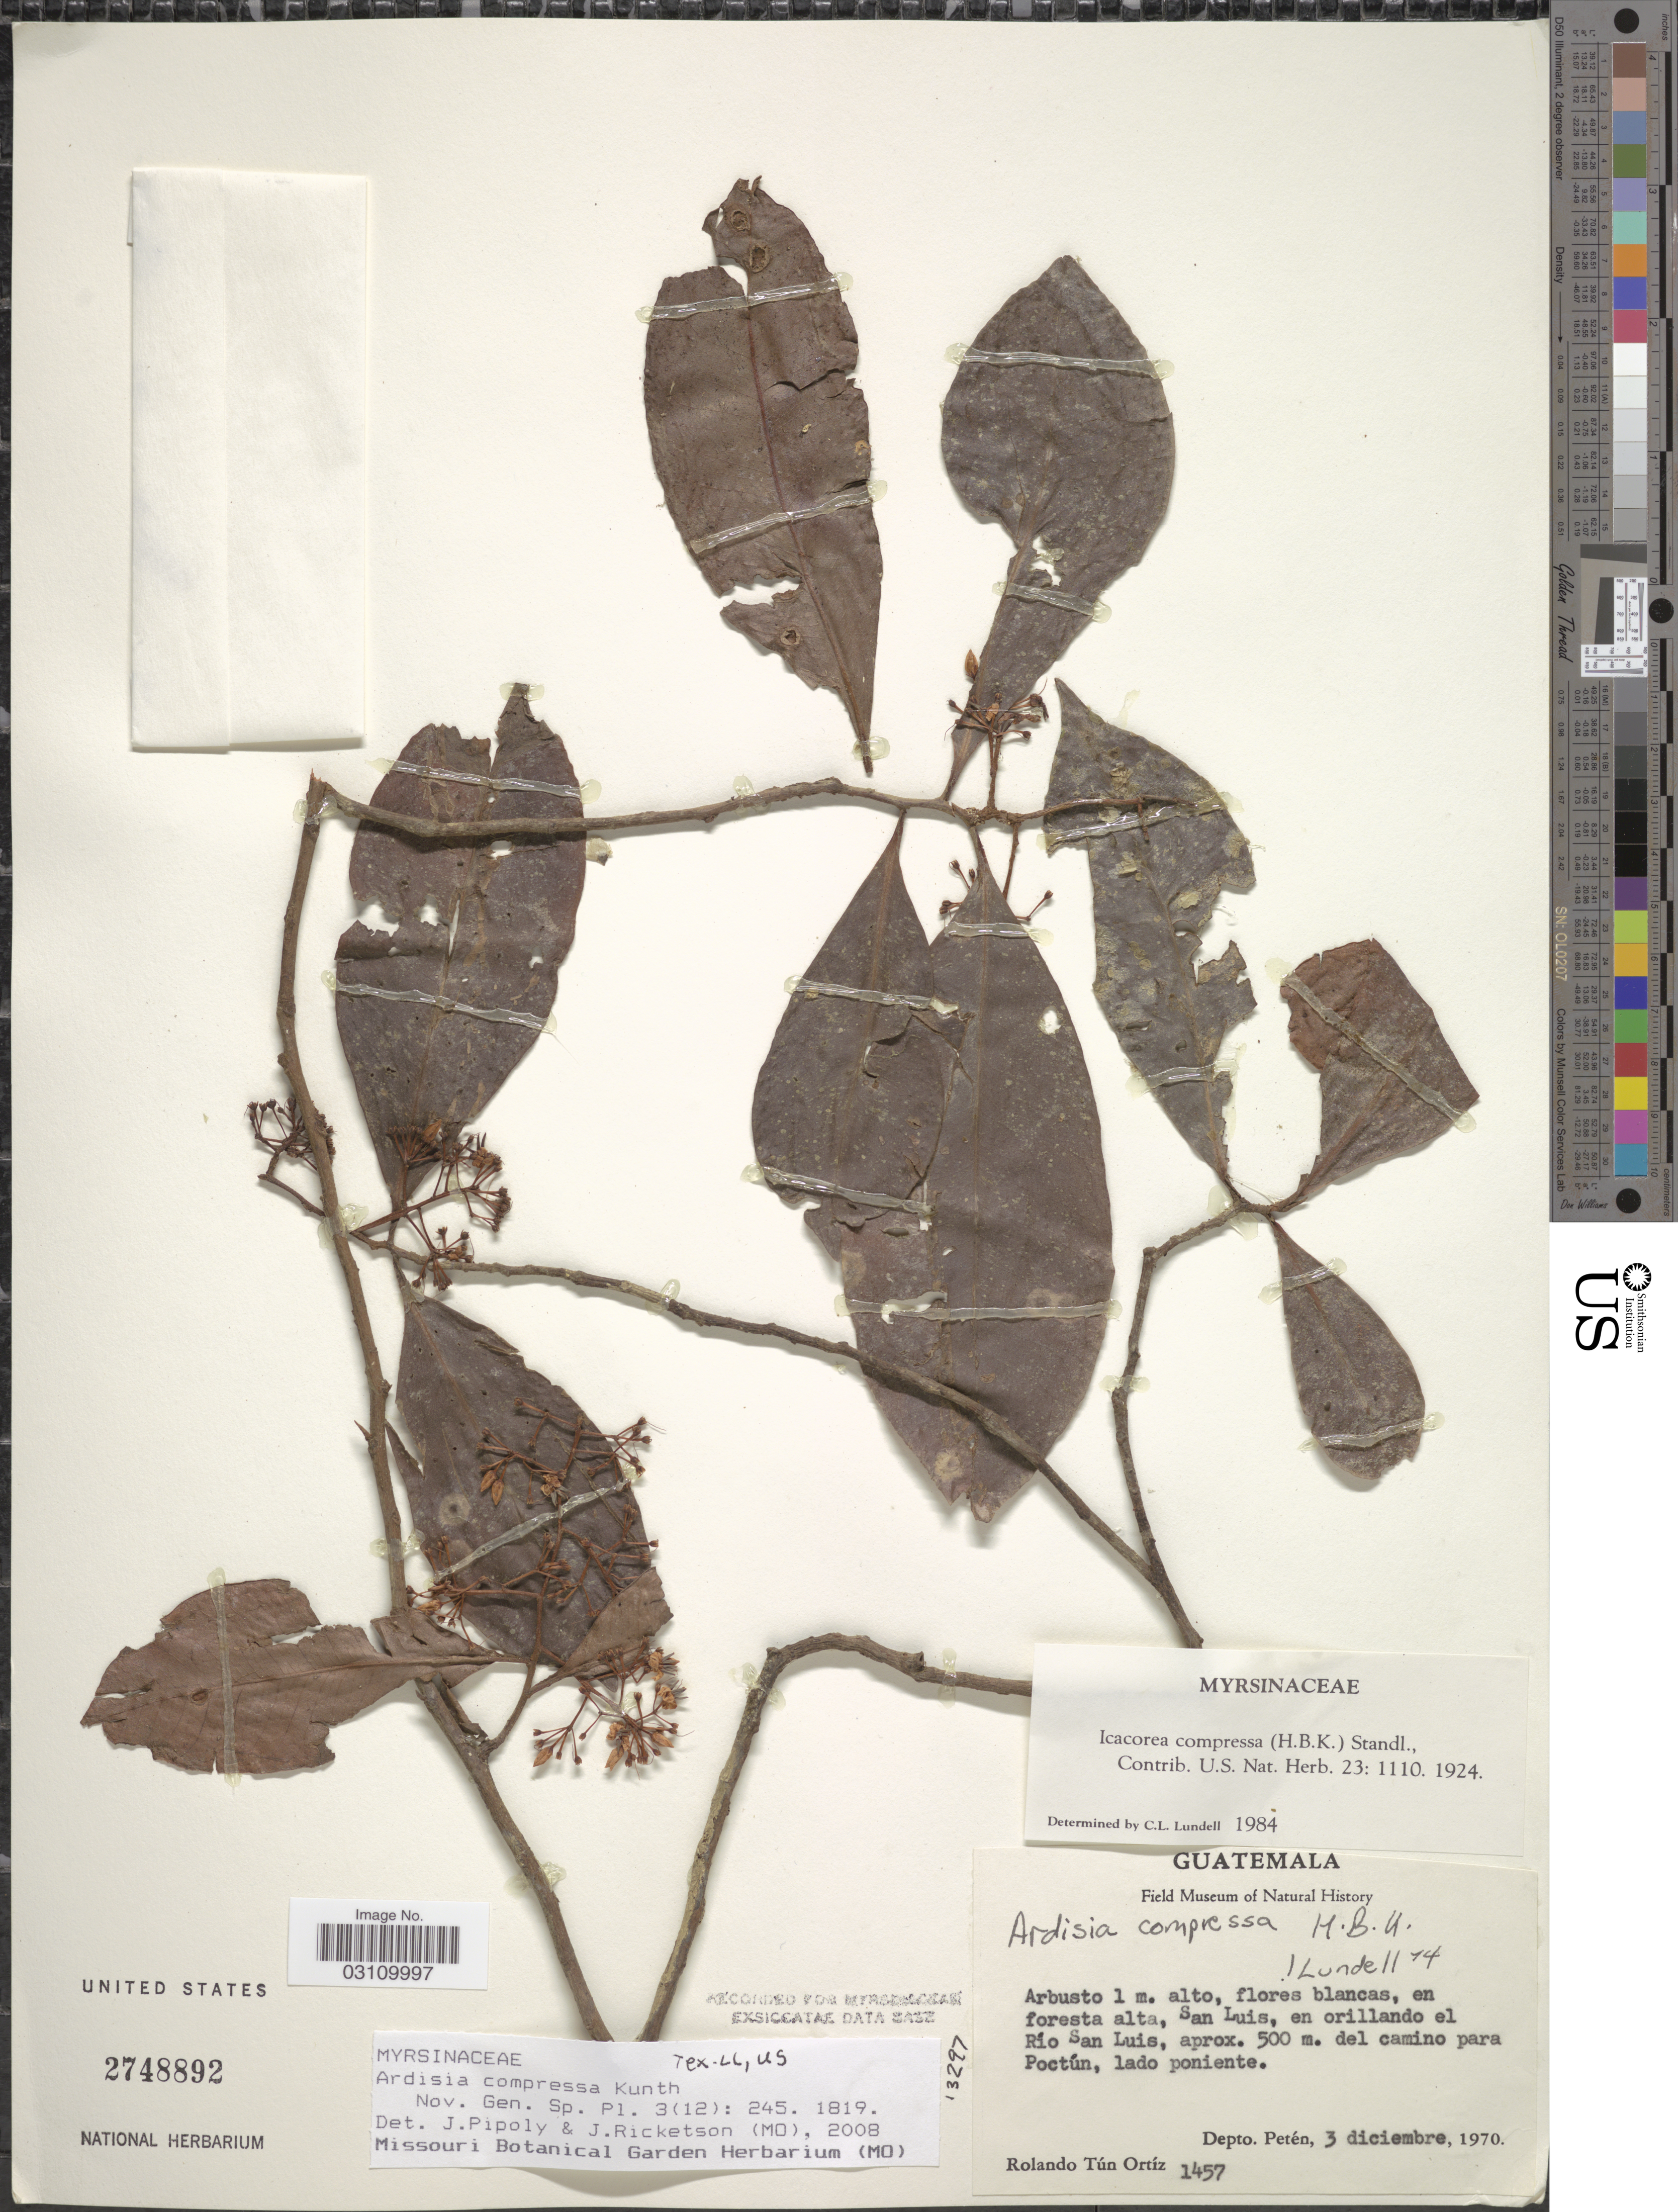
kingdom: Plantae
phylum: Tracheophyta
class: Magnoliopsida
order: Ericales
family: Primulaceae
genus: Ardisia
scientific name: Ardisia compressa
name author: Kunth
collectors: R. T. Ortíz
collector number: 1457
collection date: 1970-12-03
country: Guatemala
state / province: El Petén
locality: San Luis, en orillando el Río San Luis, aprox. 500 m. del camino para Poctún, lado poniente. Depto. Petén.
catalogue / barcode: US 2748892